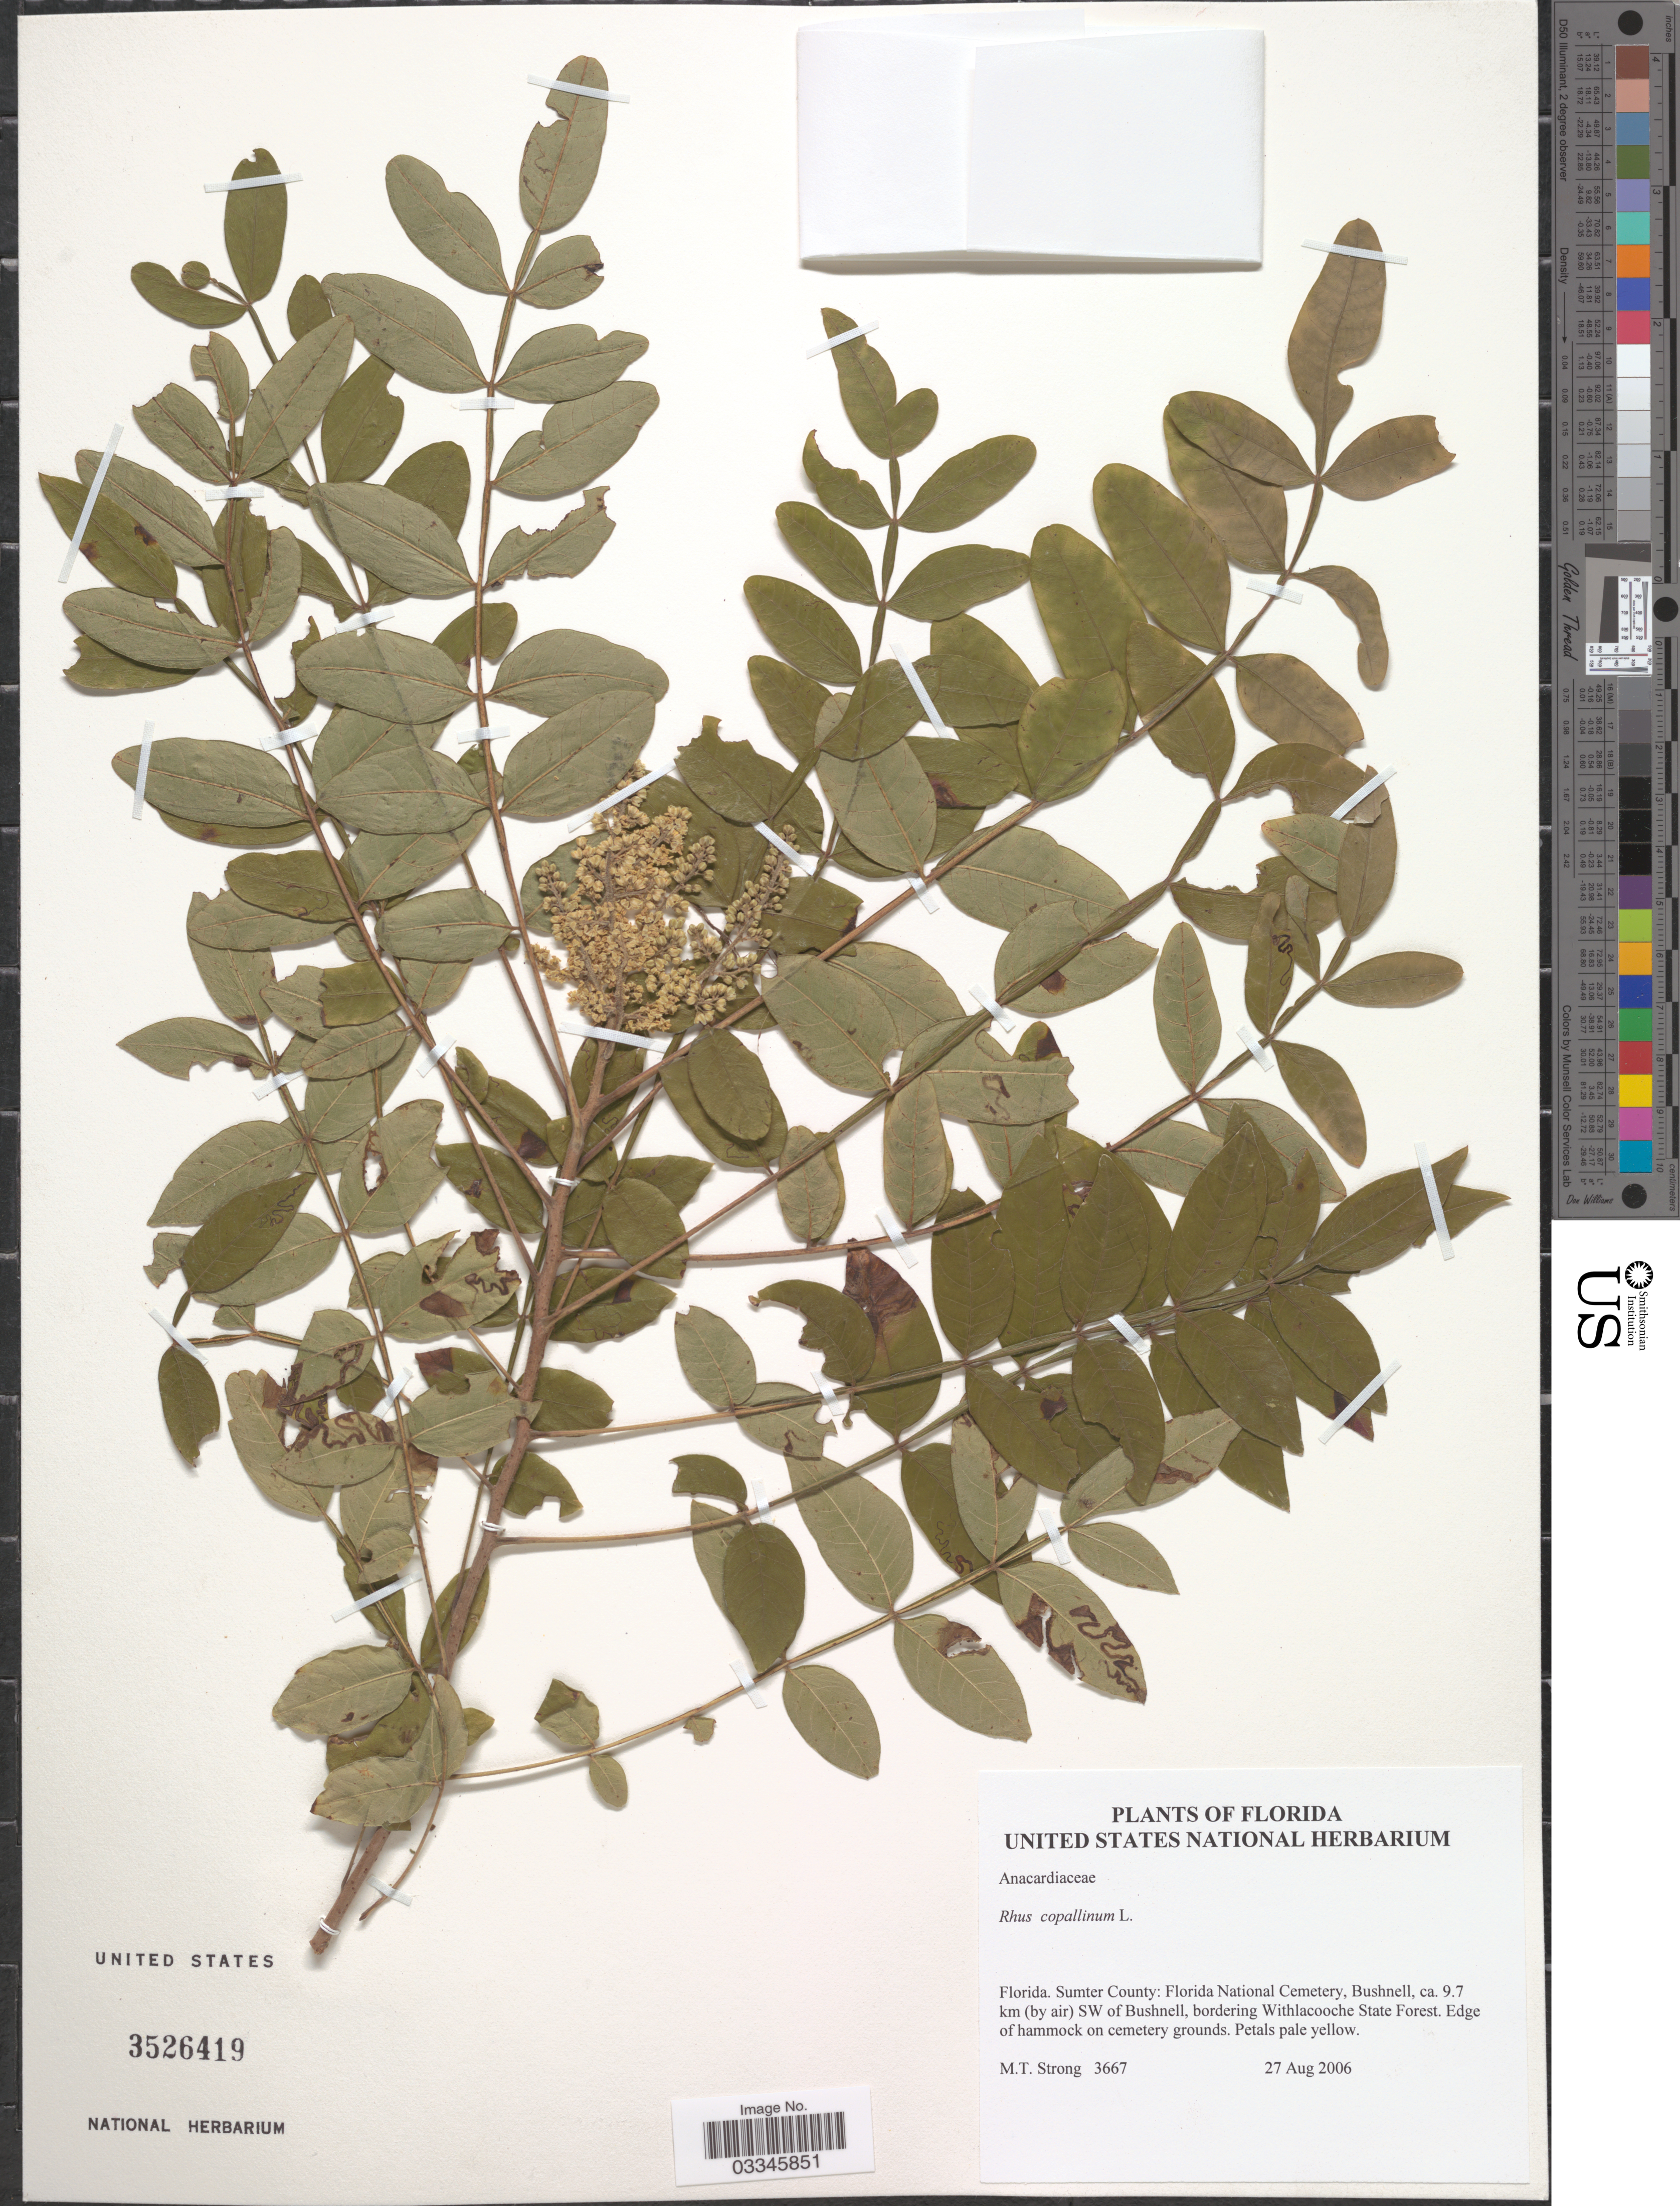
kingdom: Plantae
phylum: Tracheophyta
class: Magnoliopsida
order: Sapindales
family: Anacardiaceae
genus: Rhus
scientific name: Rhus copallinum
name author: L.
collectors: M. T. Strong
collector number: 3667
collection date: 2006-08-27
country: United States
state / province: Florida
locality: Sumter County: Florida National Cemetary, Bushnell, ca. 9.7 km (by air) SW of Bushnell, bordering Withlacooche State Forest.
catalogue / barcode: US 3526419